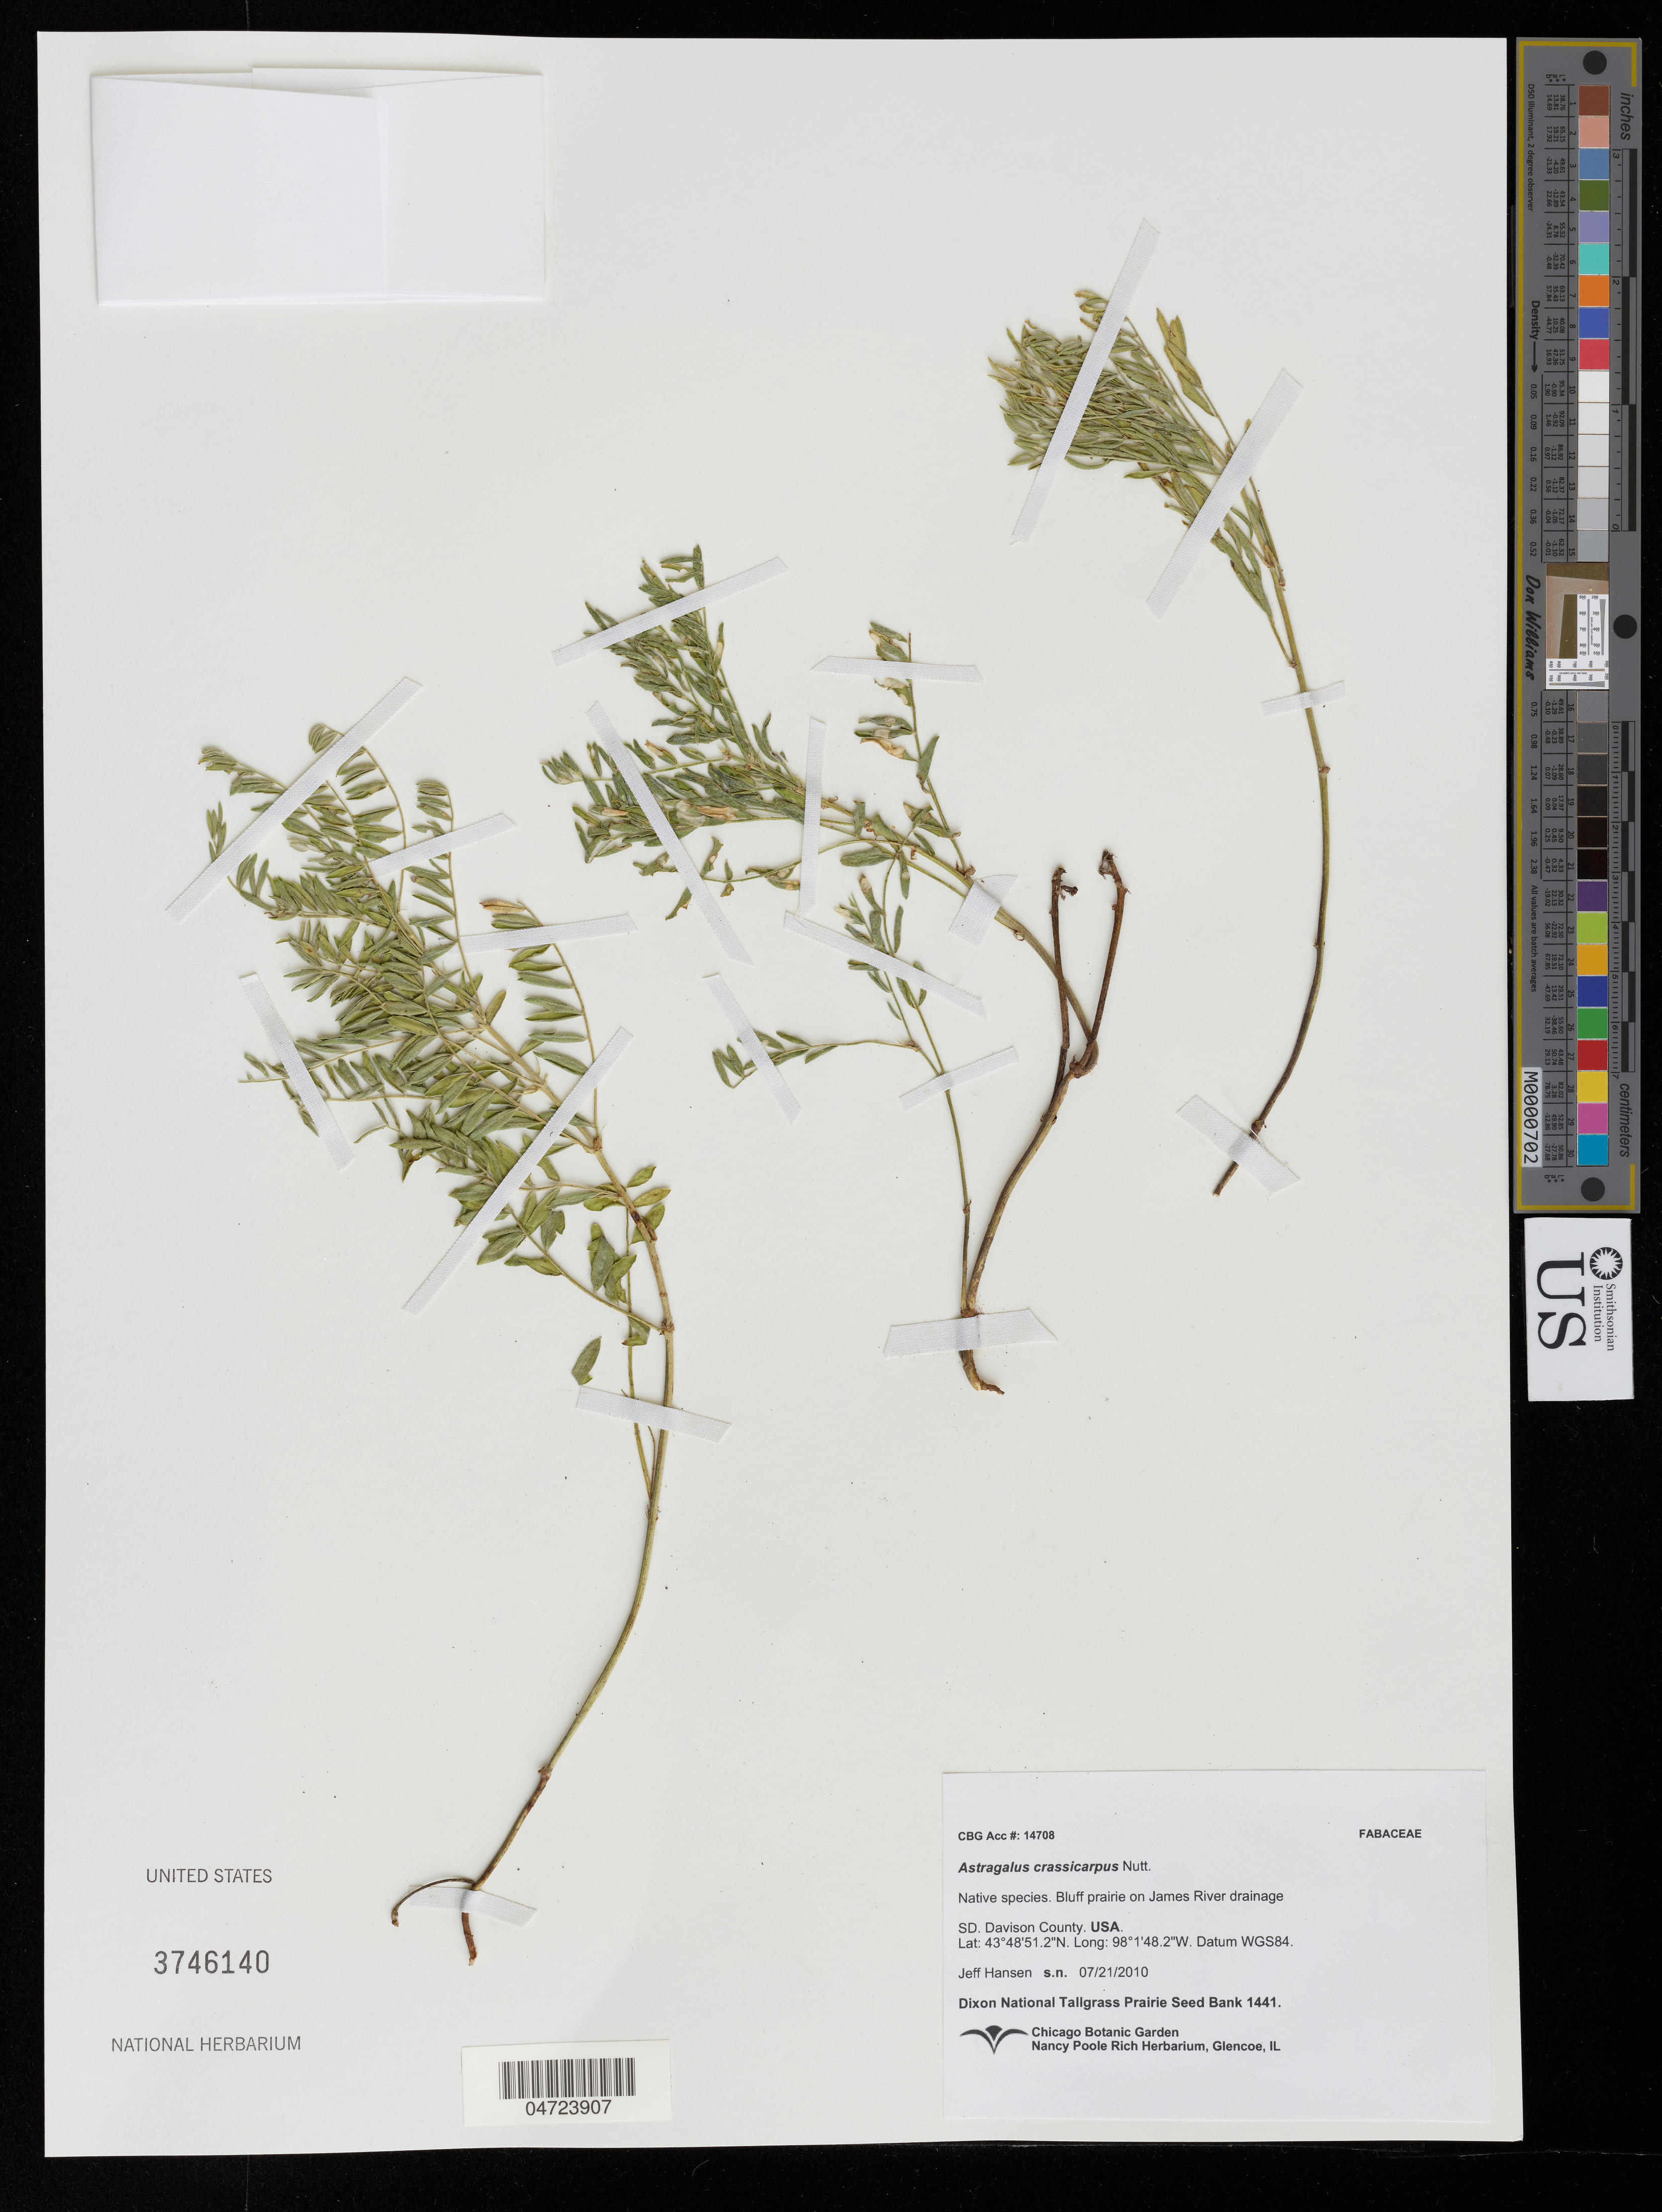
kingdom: Plantae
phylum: Tracheophyta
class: Magnoliopsida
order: Fabales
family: Fabaceae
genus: Astragalus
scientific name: Astragalus crassicarpus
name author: Nutt.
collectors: J. Hansen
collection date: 2010-07-21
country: United States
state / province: South Dakota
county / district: Davison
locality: Bluff prairie on James River drainage. Davison County.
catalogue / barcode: US 3746140